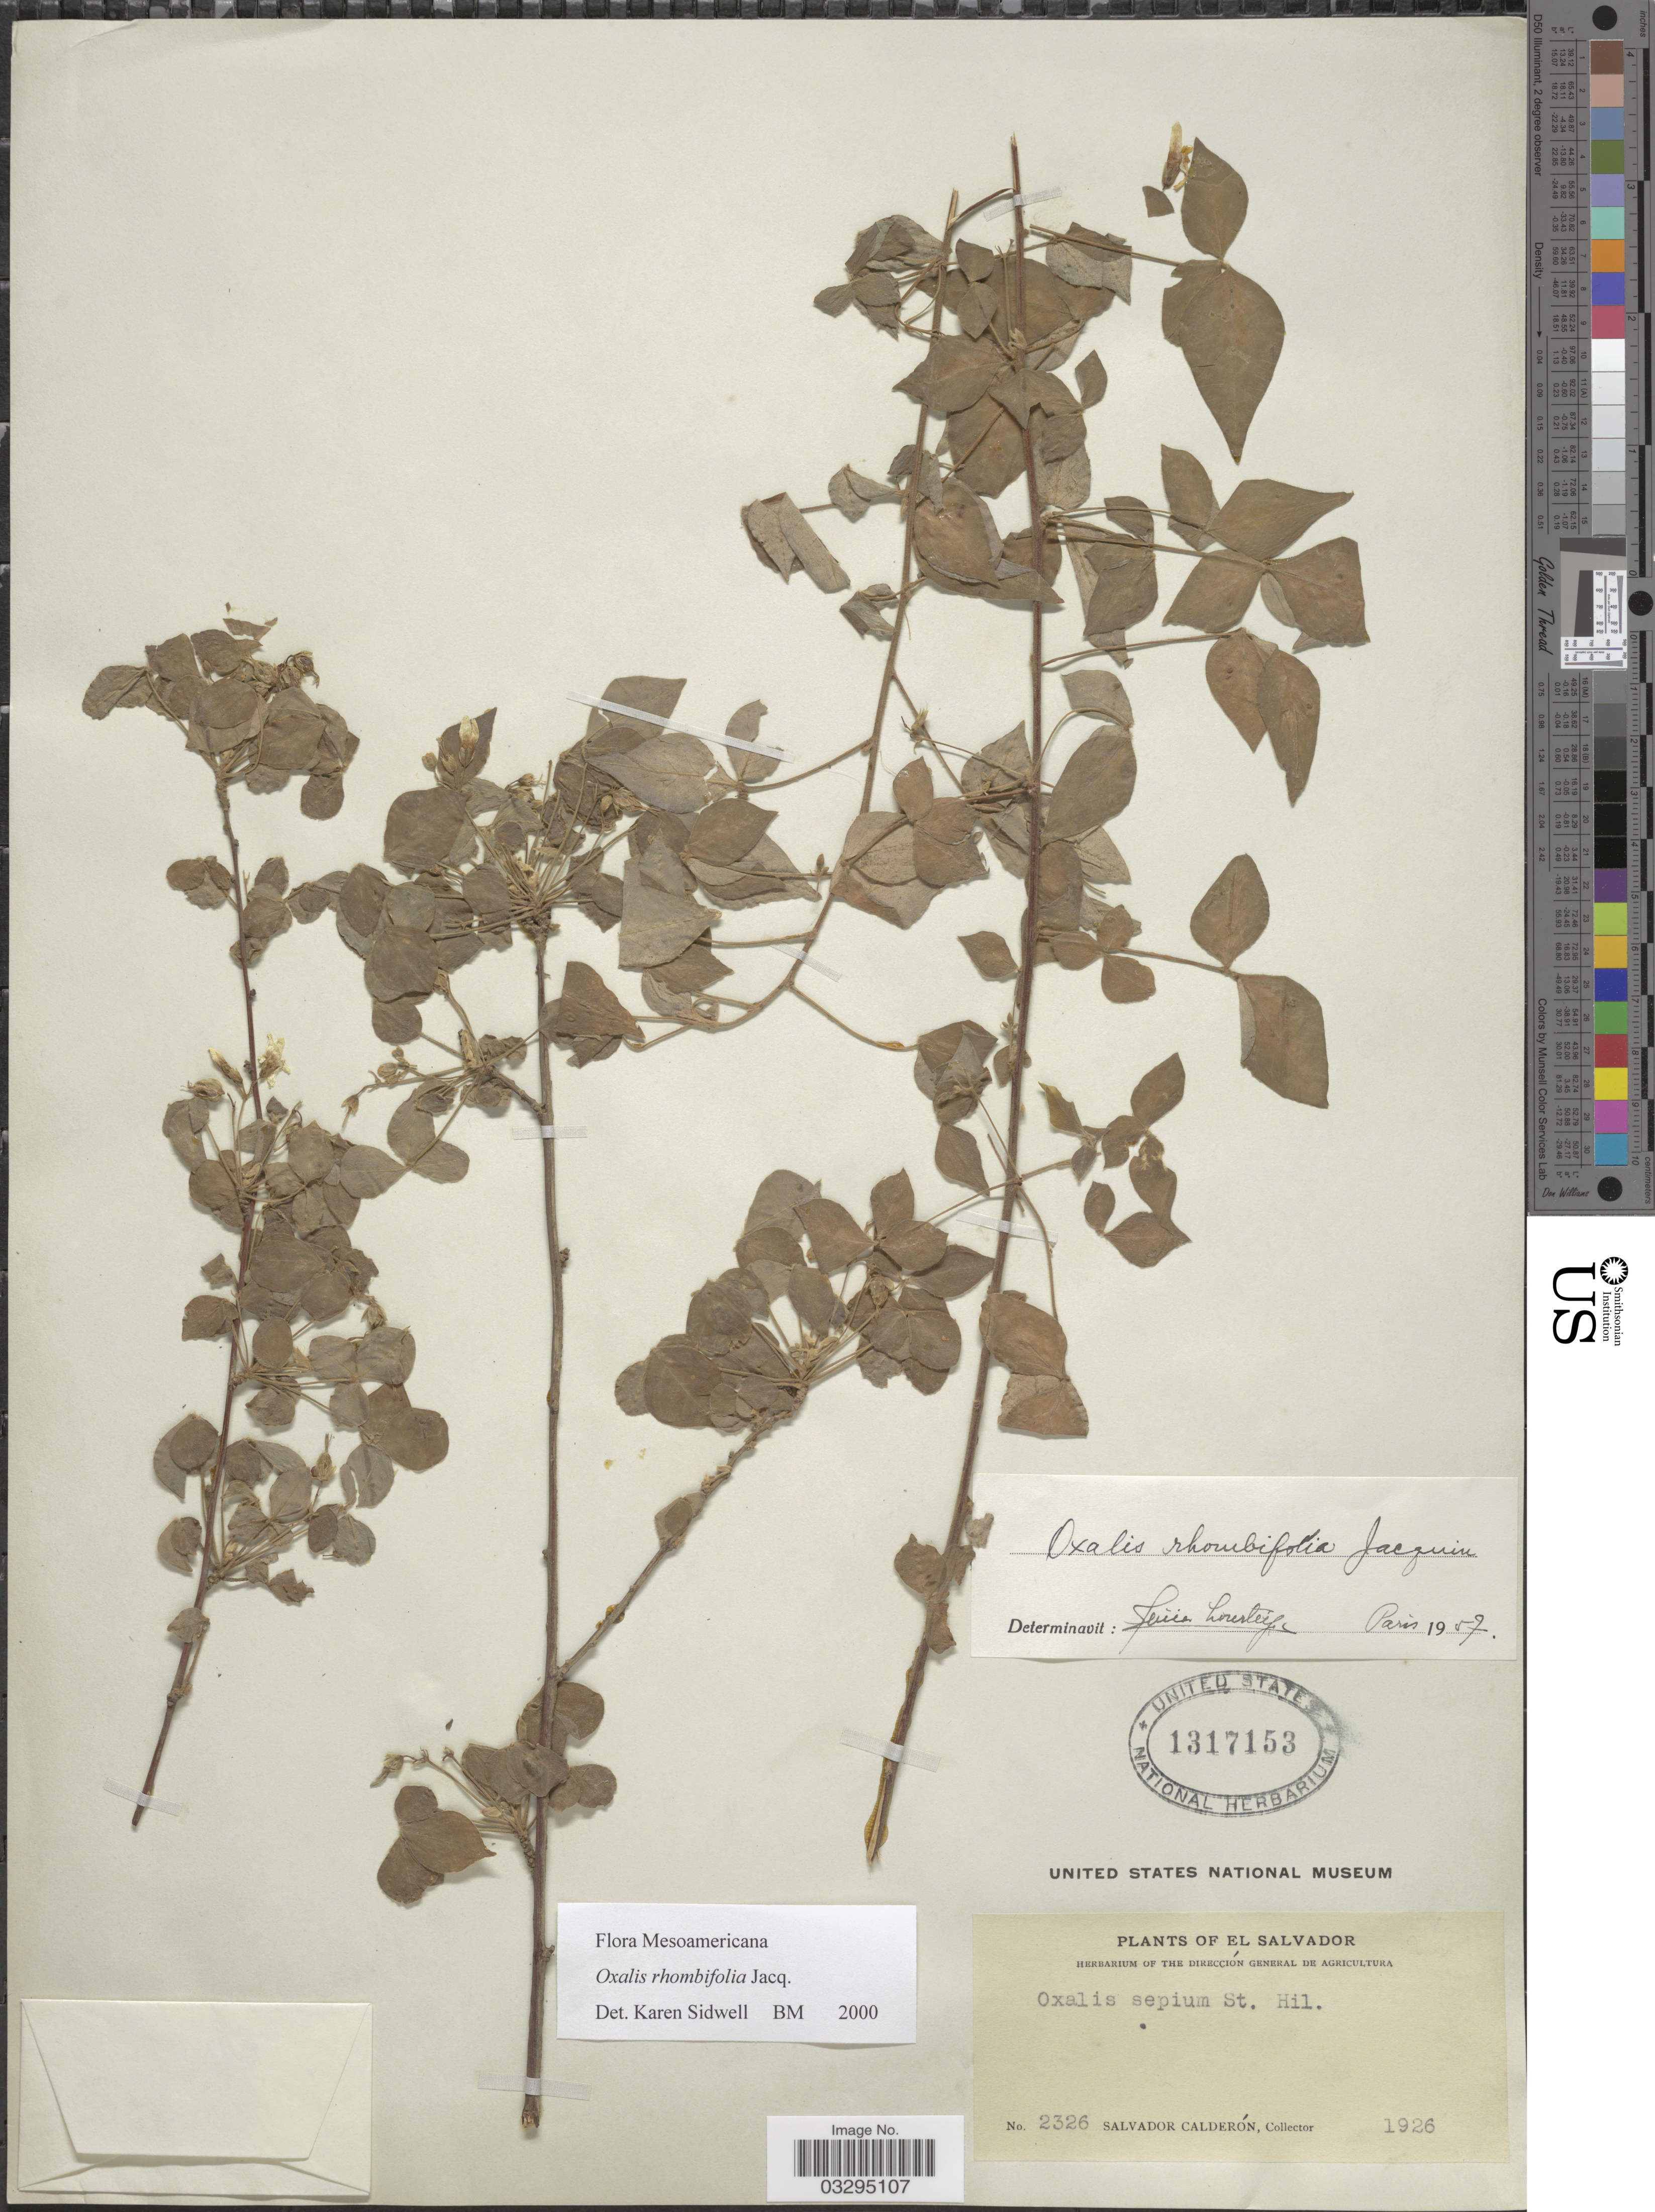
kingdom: Plantae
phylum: Tracheophyta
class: Magnoliopsida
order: Oxalidales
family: Oxalidaceae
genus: Oxalis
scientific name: Oxalis rhombifolia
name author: Jacq.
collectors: S. Calderón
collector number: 2326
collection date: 1926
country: El Salvador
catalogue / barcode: US 1317153